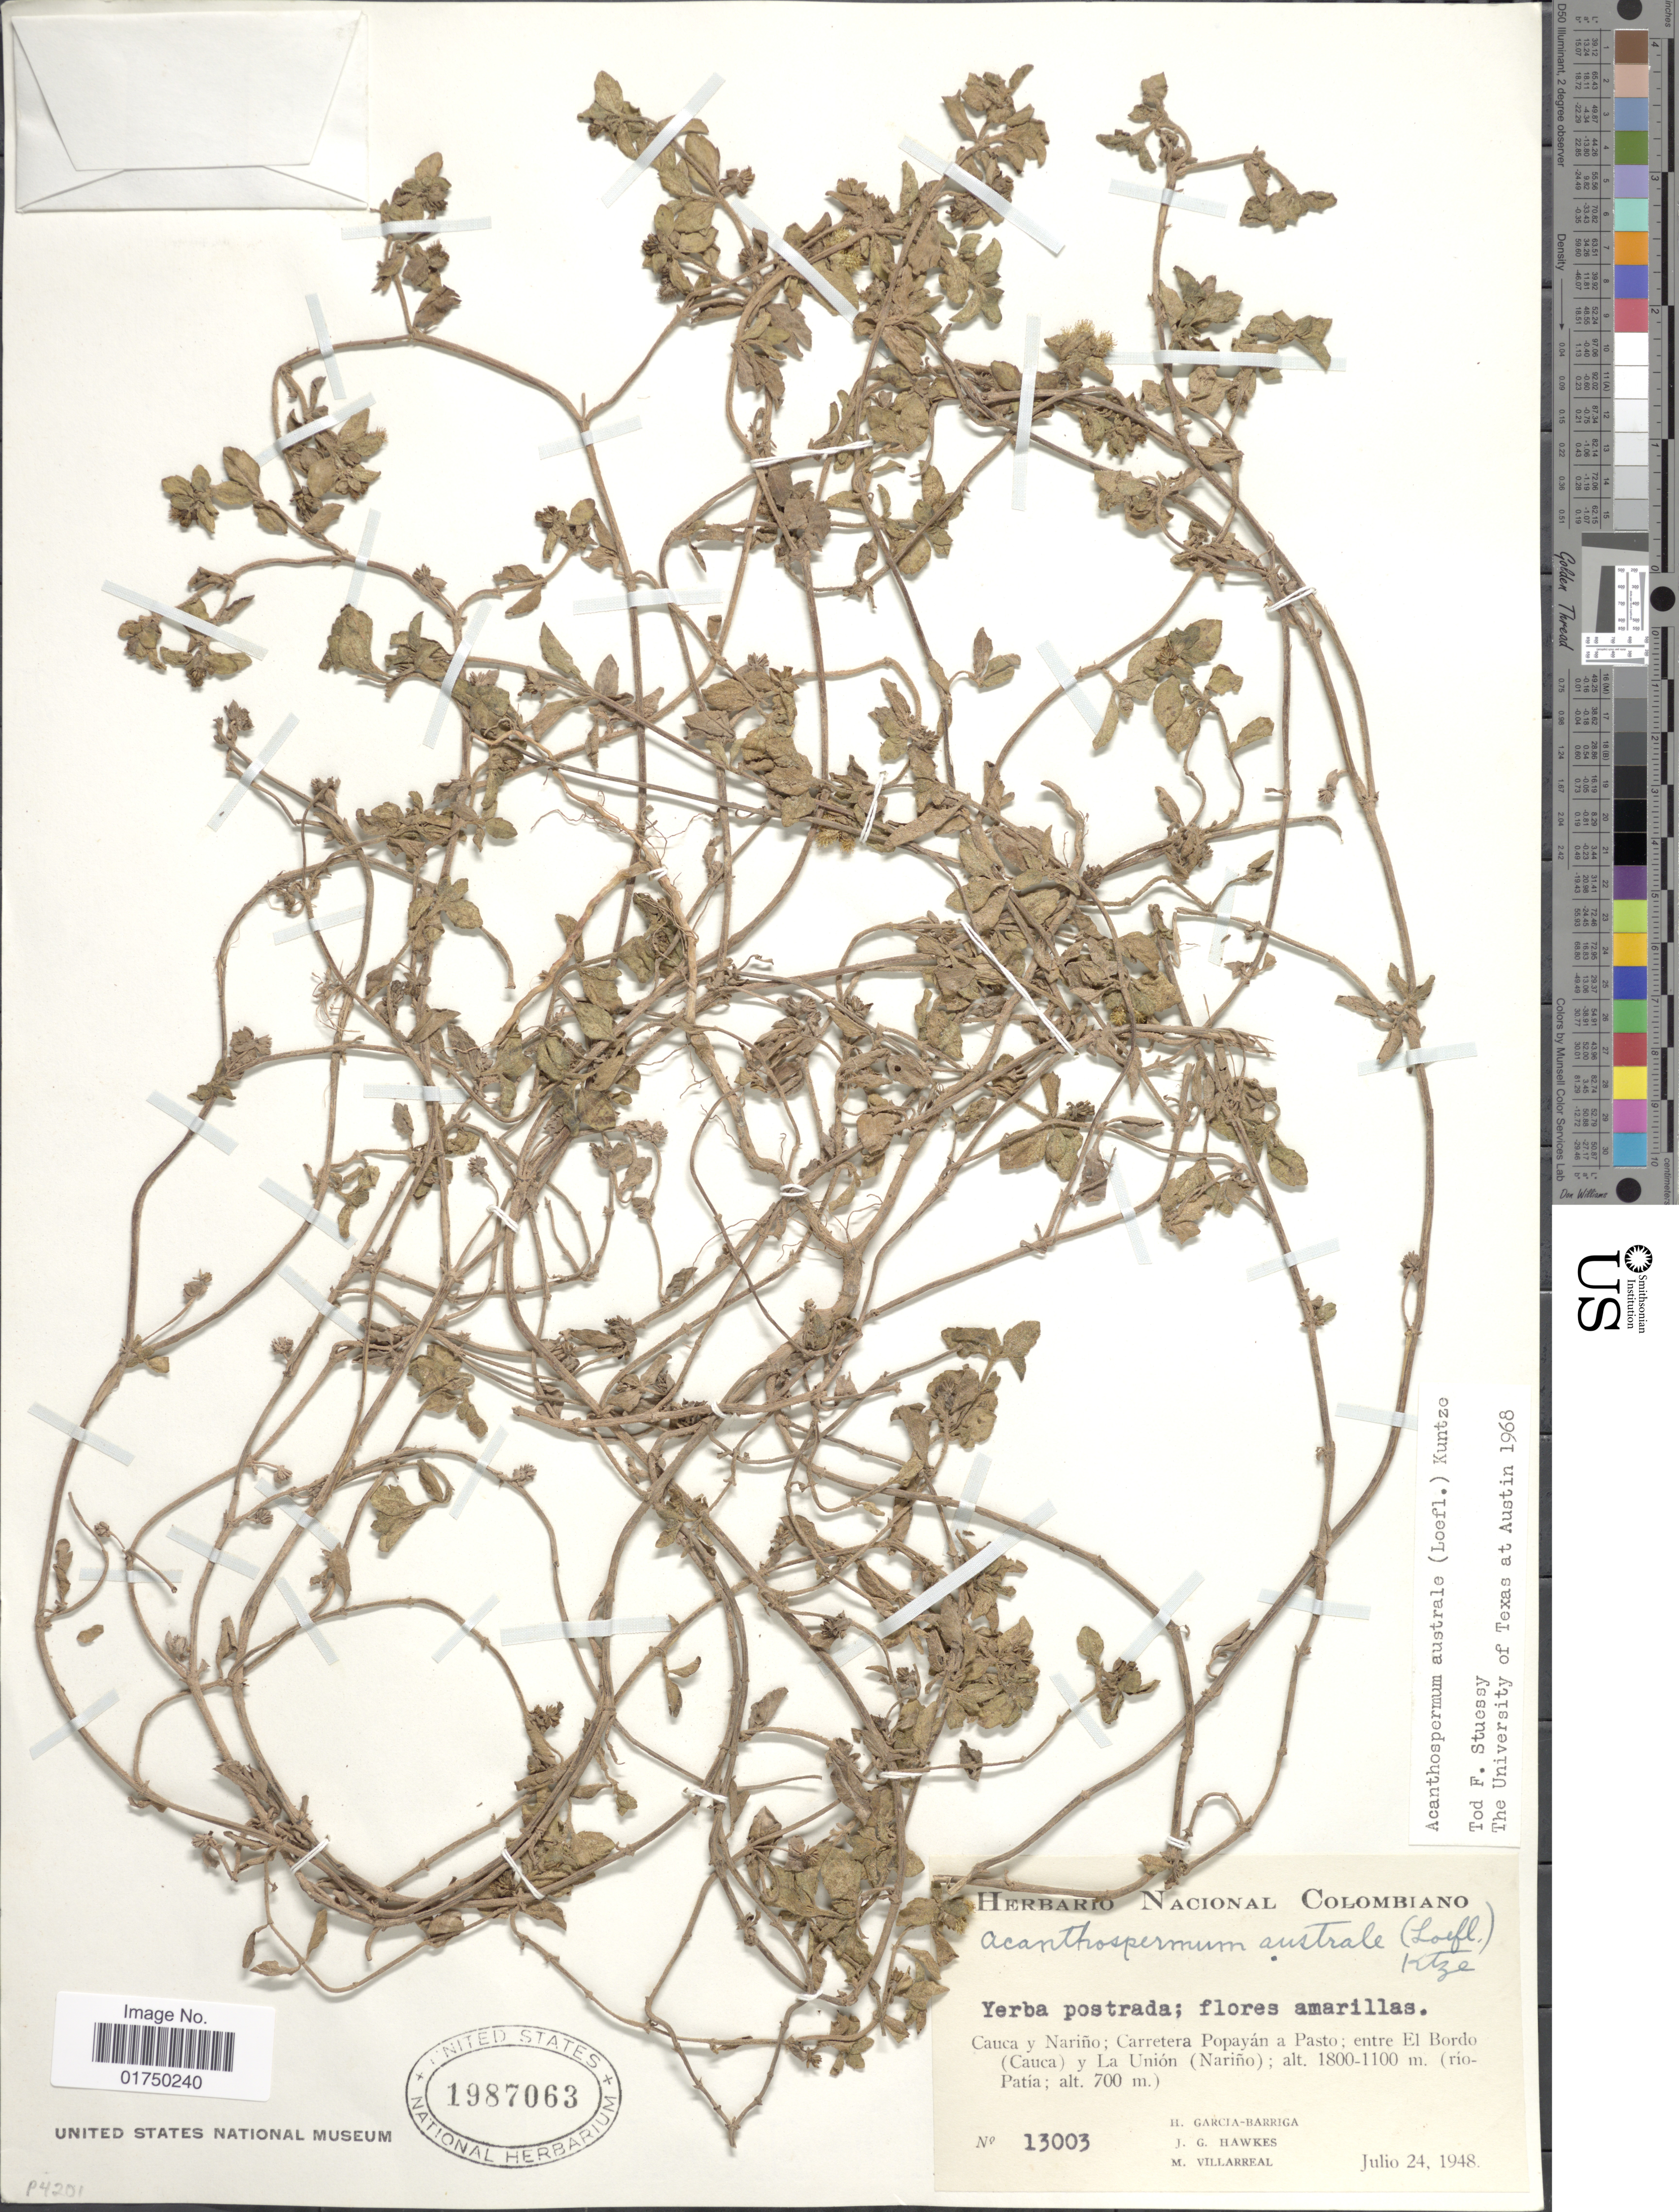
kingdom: Plantae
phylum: Tracheophyta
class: Magnoliopsida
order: Asterales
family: Asteraceae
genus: Acanthospermum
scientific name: Acanthospermum australe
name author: (Loefl.) Kuntze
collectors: H. García Barriga, J. Hawkes & M. Villarreal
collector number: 13003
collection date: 1948-07-24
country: Colombia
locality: Cauca y Nariño. Carretera Popayán a Pasto; entre El Bordo (Cauca) y La Unión (Nariño), (río-Patía)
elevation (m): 700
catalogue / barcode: US 1987063